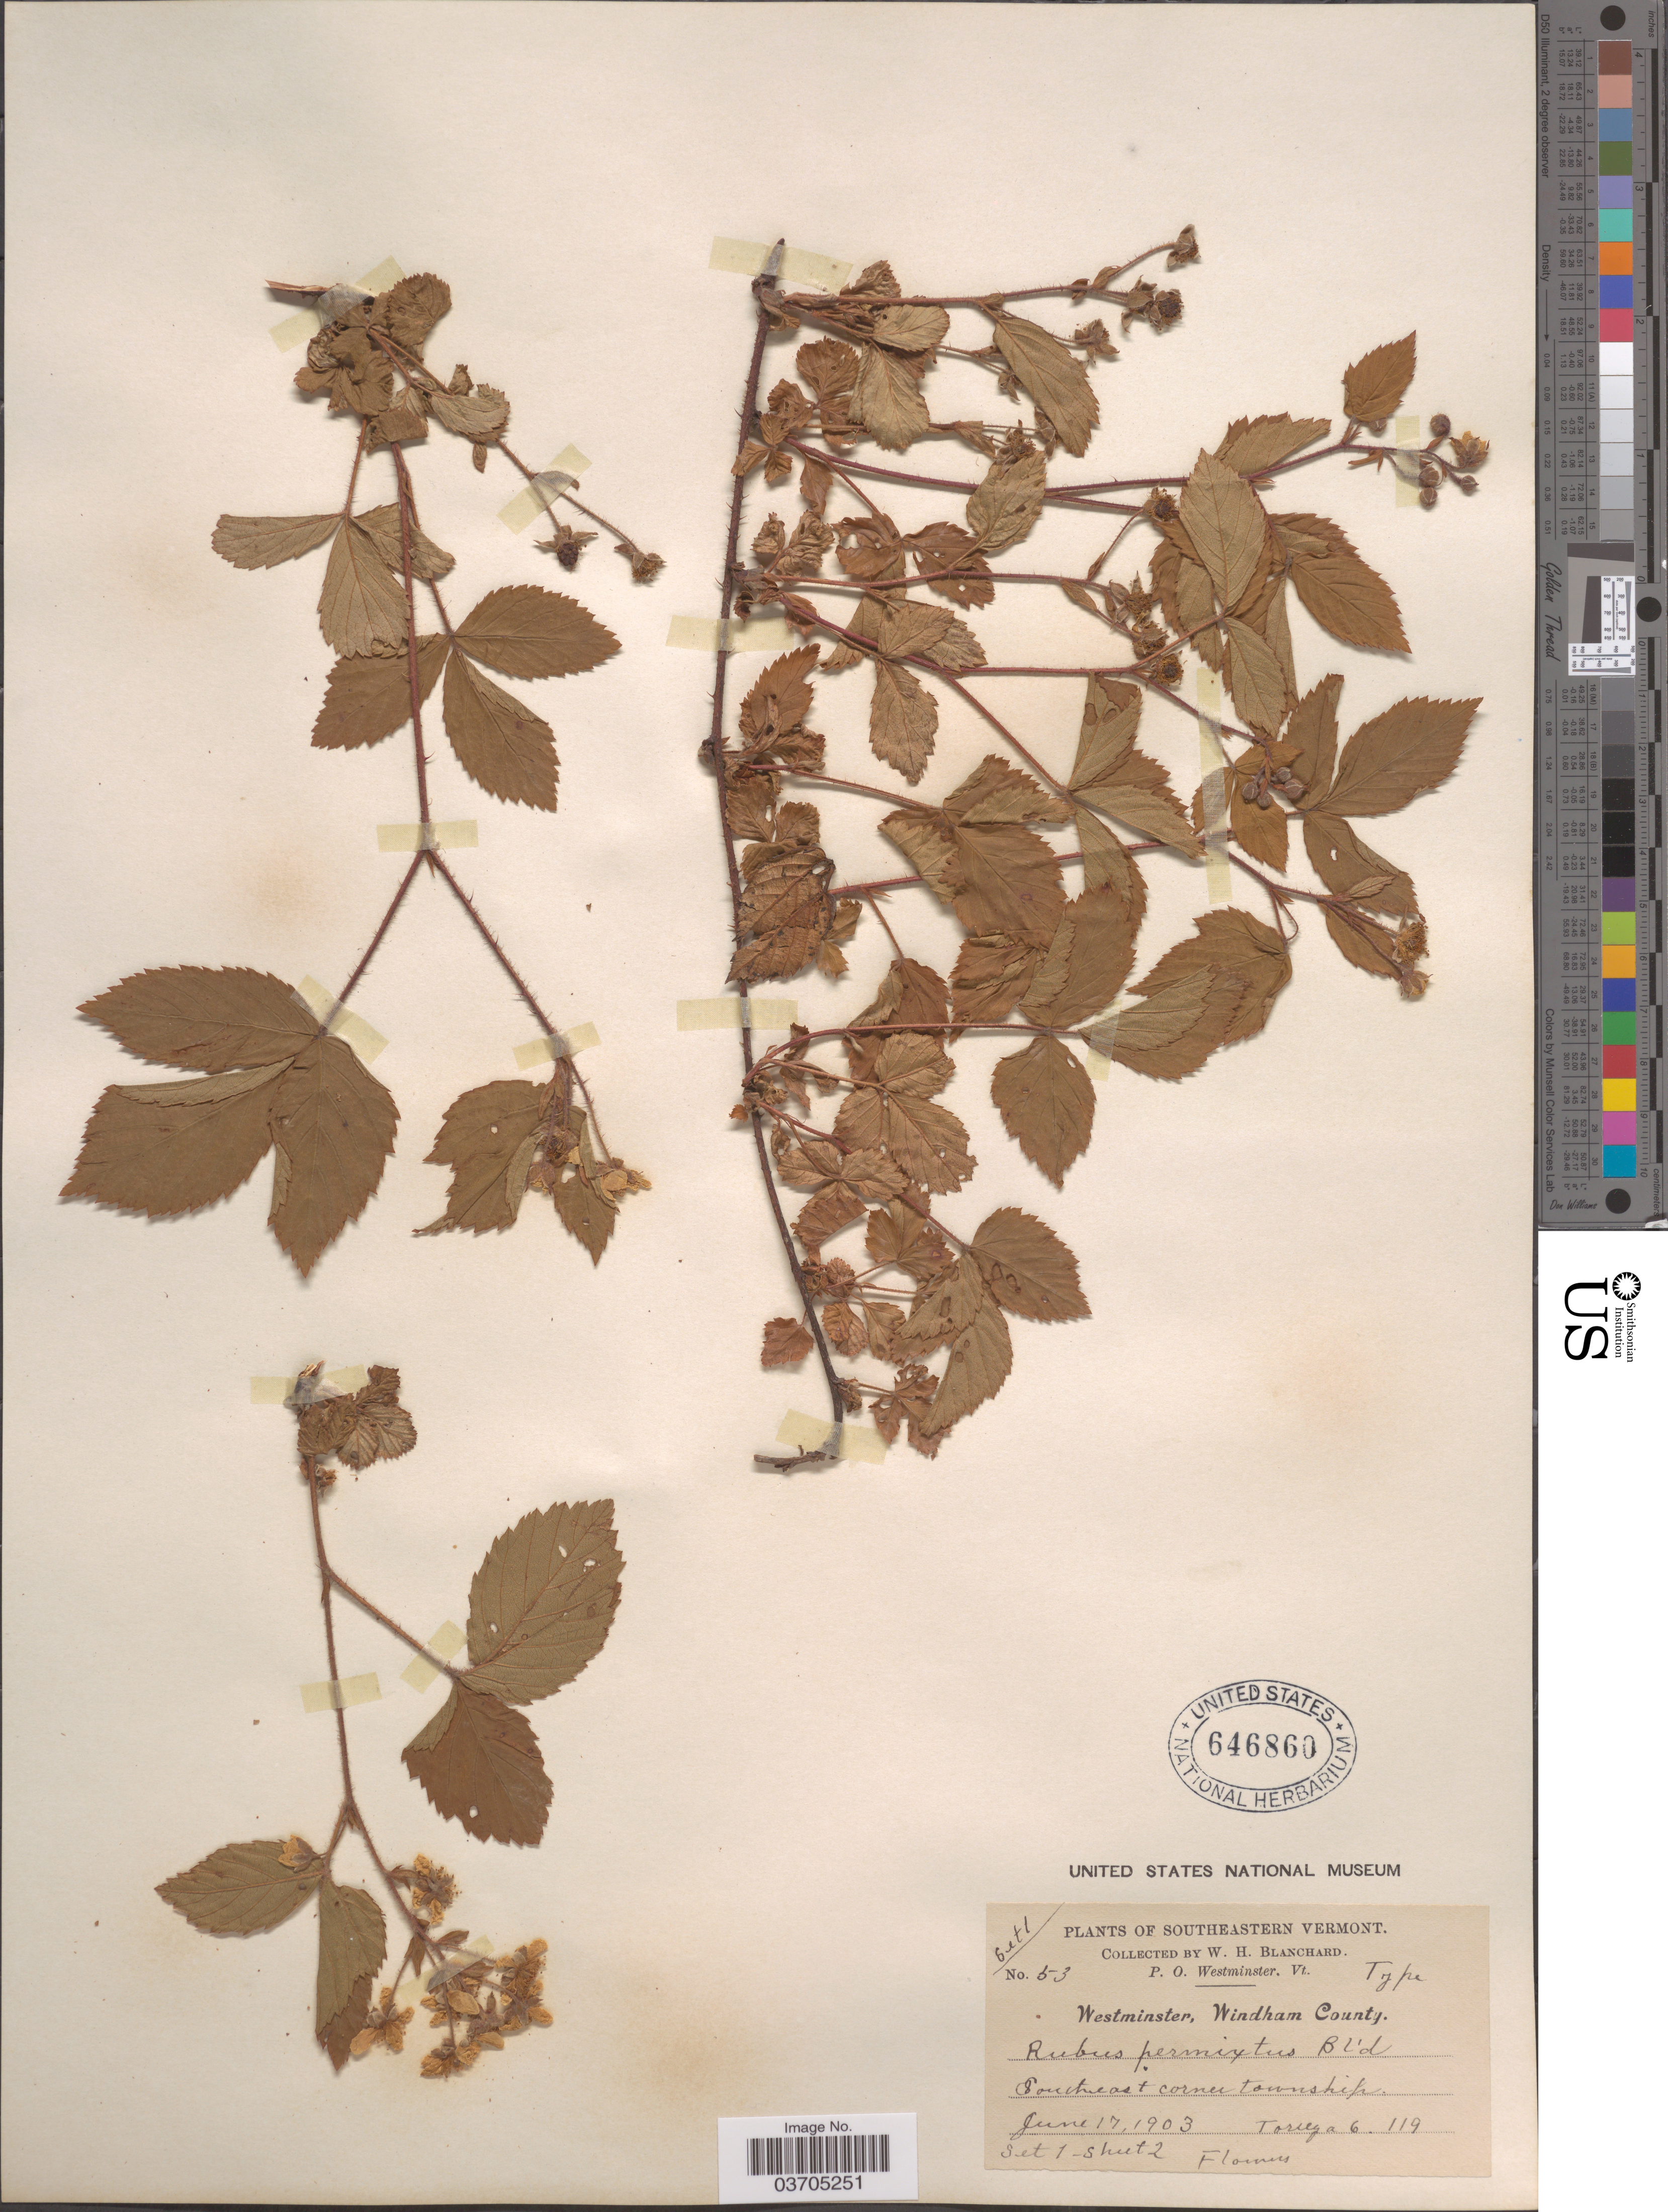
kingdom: Plantae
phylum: Tracheophyta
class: Magnoliopsida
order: Rosales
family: Rosaceae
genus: Rubus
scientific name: Rubus permixtus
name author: Blanch.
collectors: W. H. Blanchard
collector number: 53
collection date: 1903-06-17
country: United States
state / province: Vermont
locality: Southeastern Vermont. Westminster, Windham County. Southeast corner township. Toriega 6. 119.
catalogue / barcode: US 646860